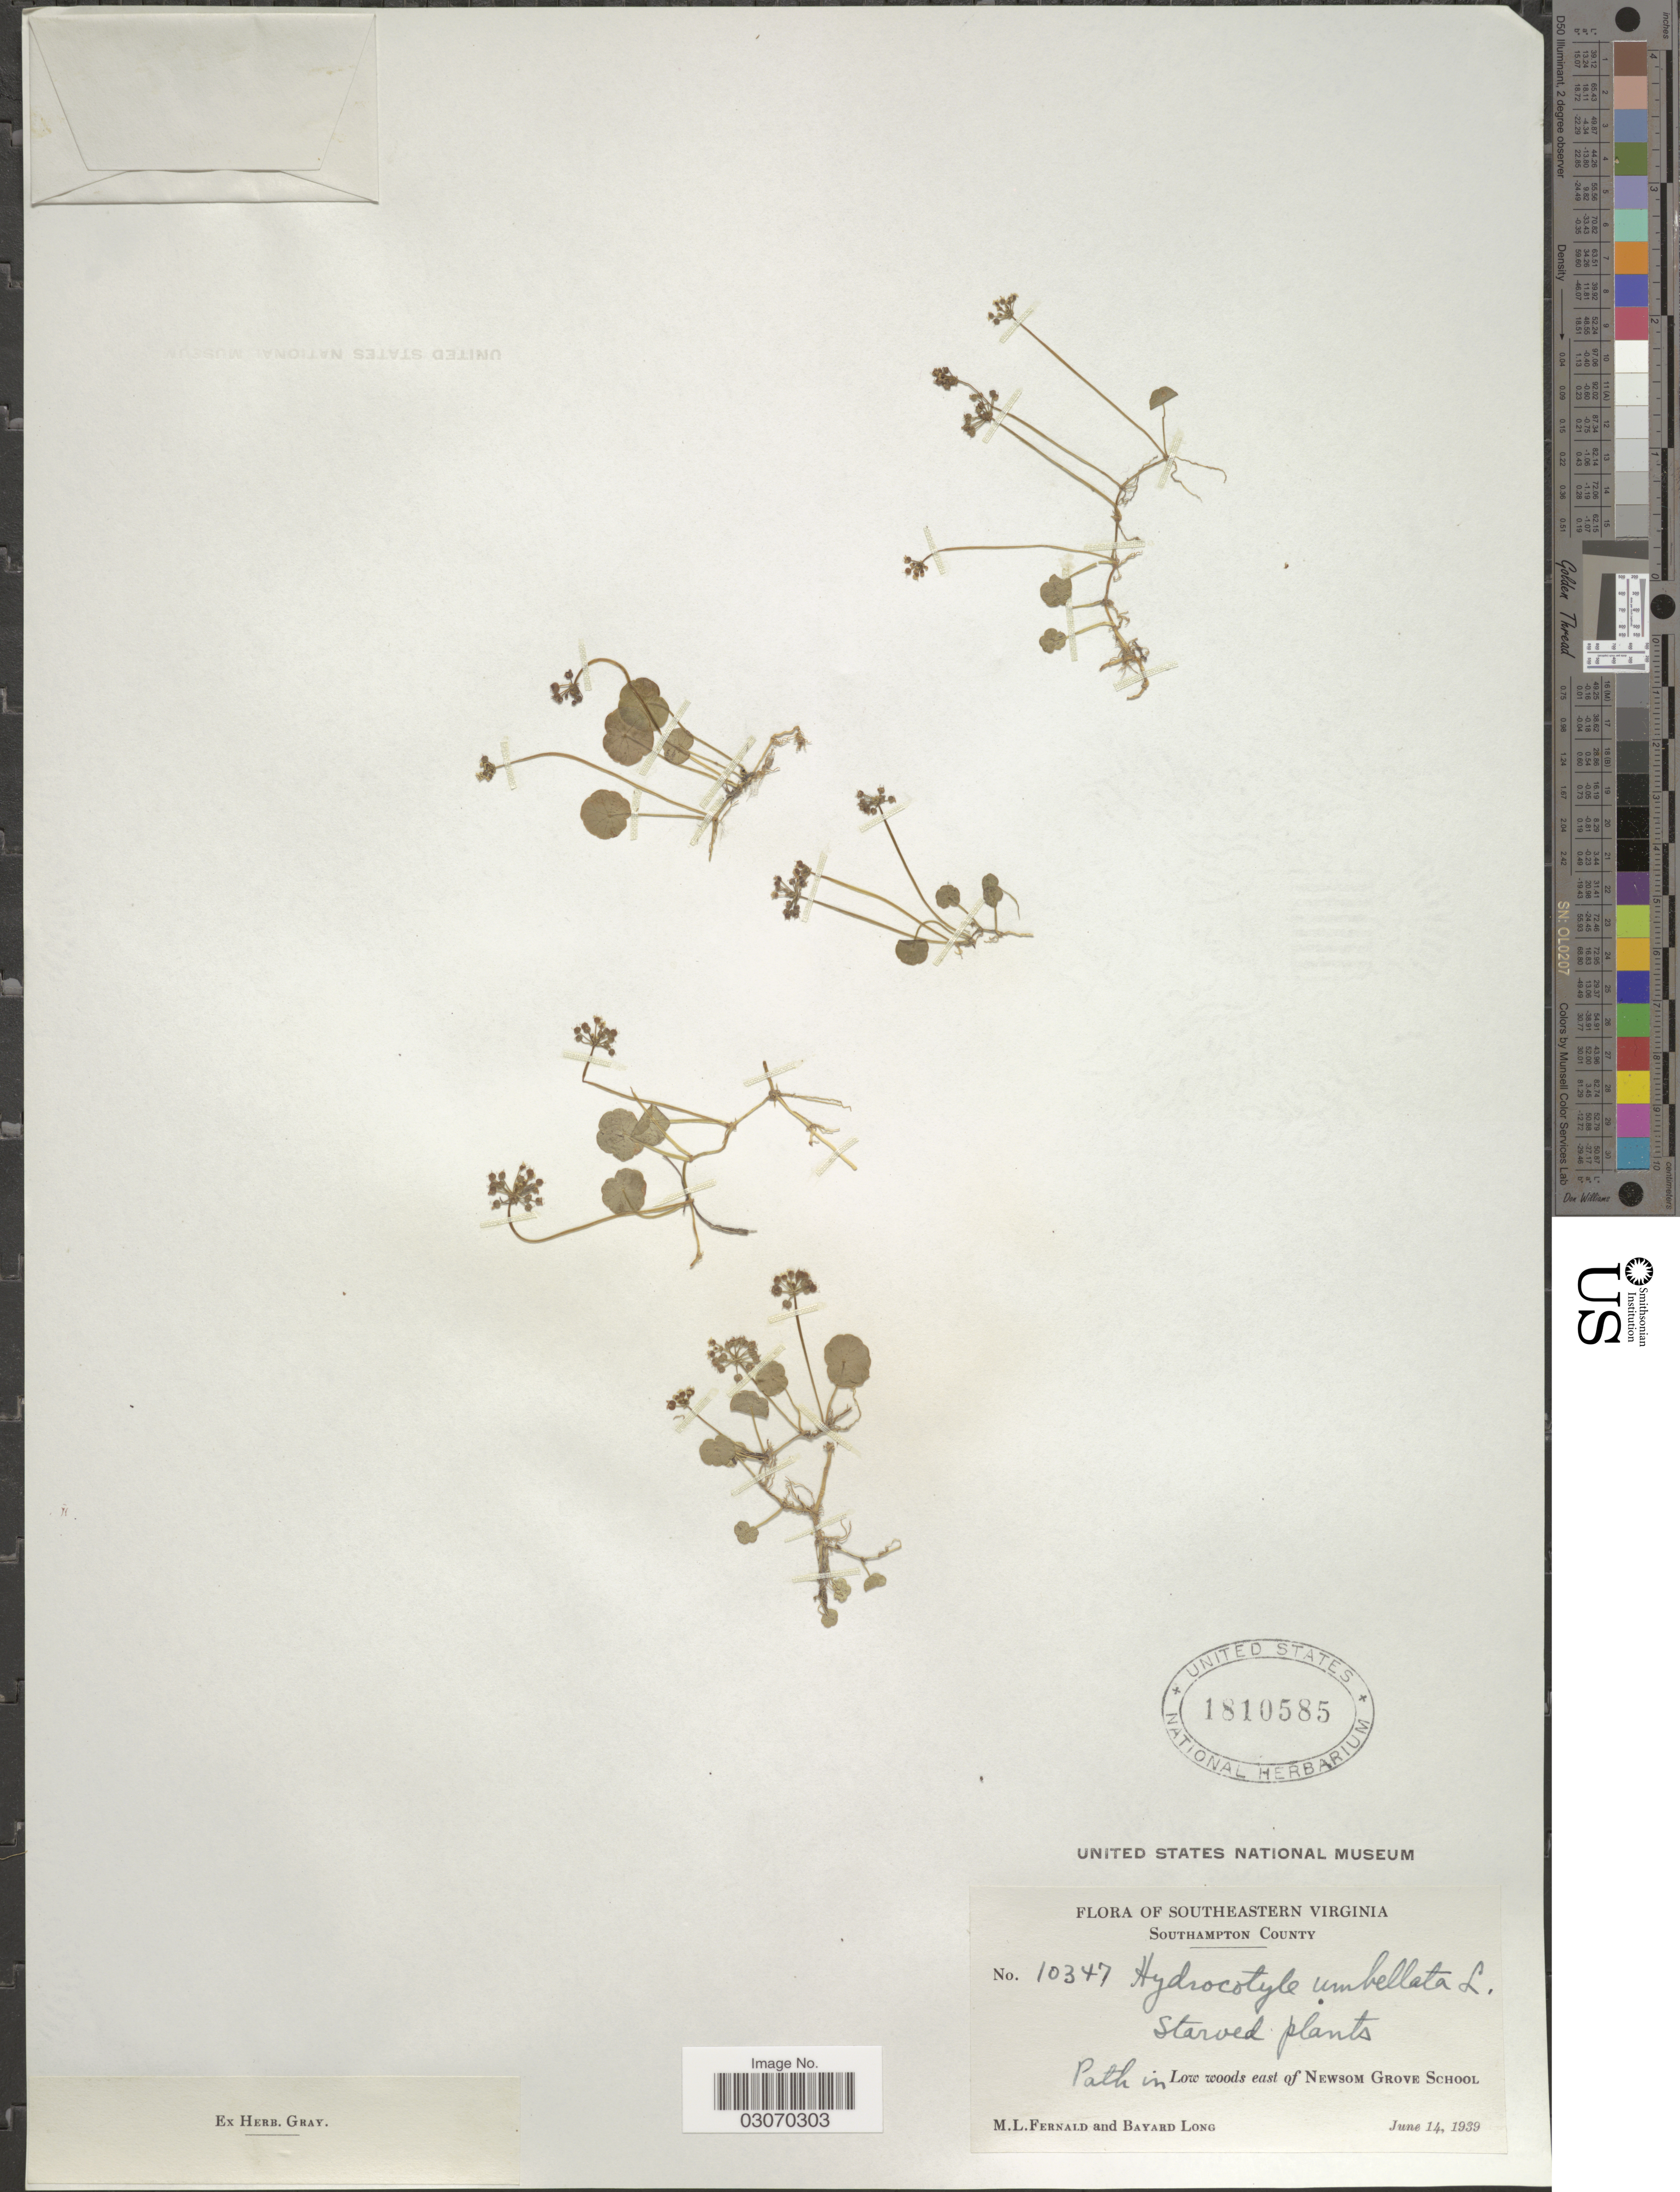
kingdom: Plantae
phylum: Tracheophyta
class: Magnoliopsida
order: Apiales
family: Araliaceae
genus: Hydrocotyle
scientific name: Hydrocotyle umbellata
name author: L.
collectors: M. L. Fernald & B. Long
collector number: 10347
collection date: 1939-06-14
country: United States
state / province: Virginia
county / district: Southampton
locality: Southeastern Virginia. Southampton County. Path in low woods east of Newsom Grove School.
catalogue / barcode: US 1810585